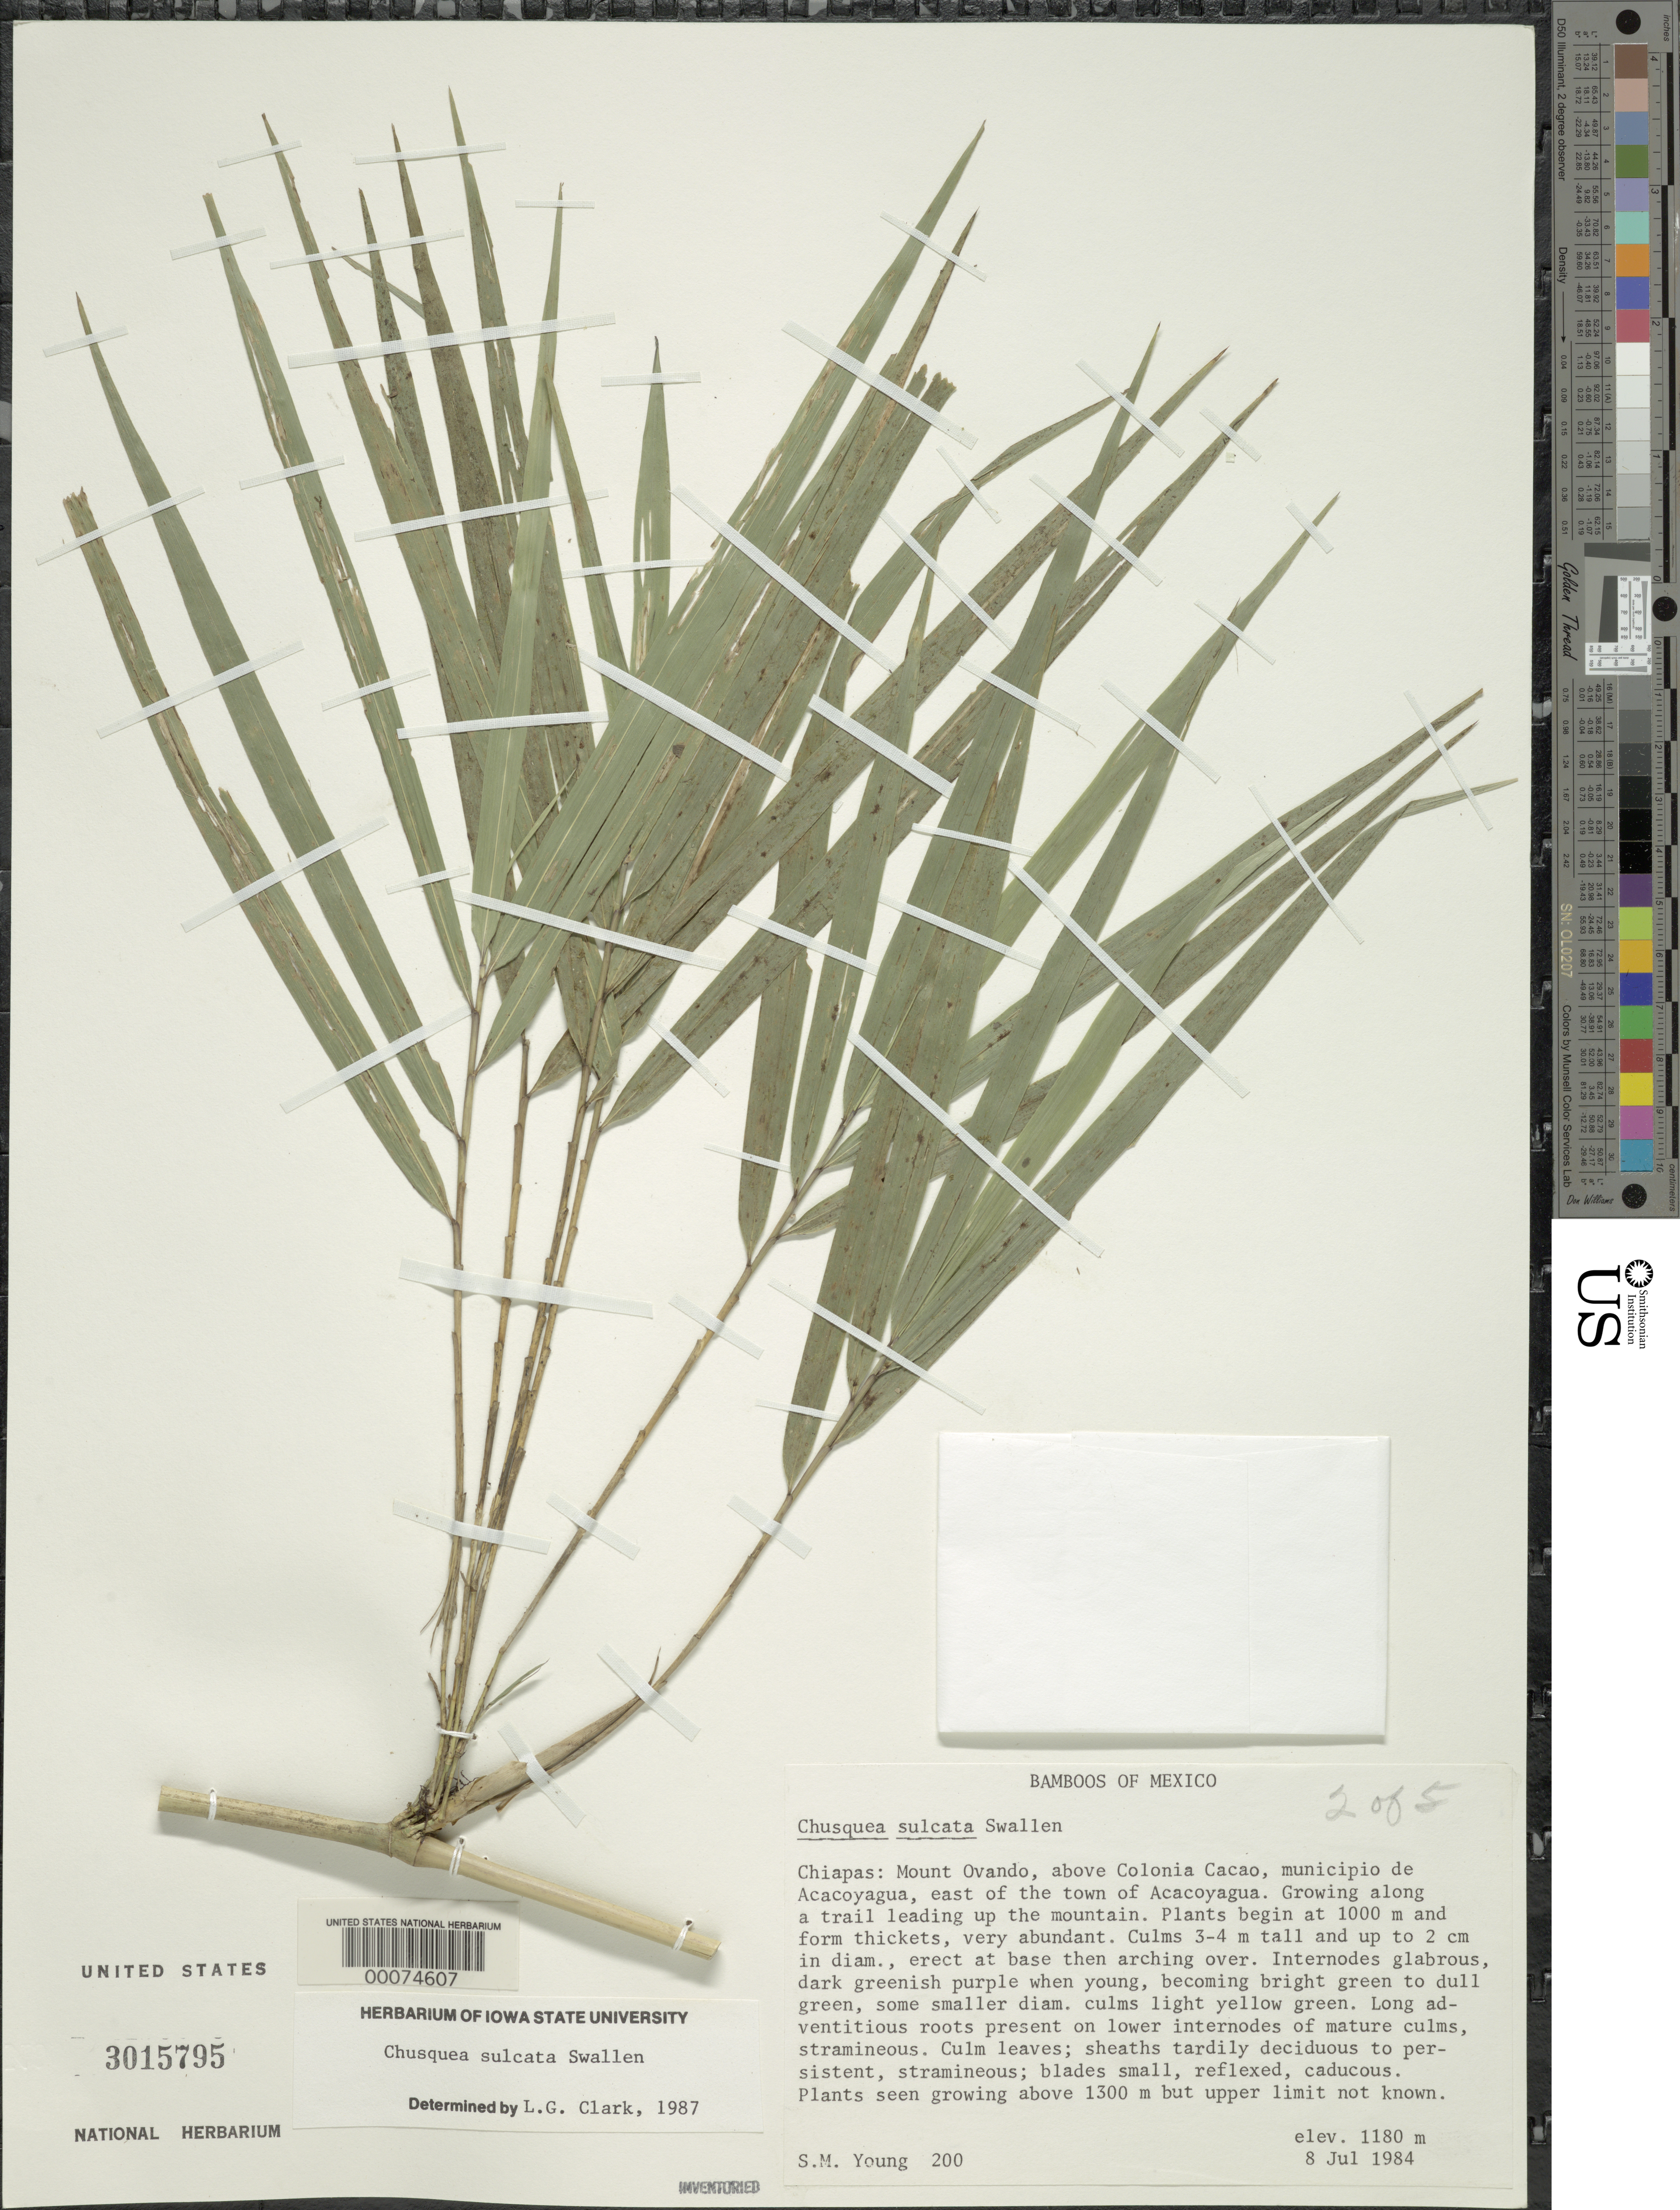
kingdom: Plantae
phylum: Tracheophyta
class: Liliopsida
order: Poales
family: Poaceae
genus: Chusquea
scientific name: Chusquea sulcata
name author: Swallen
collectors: S. Young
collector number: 200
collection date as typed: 08 Jul 1984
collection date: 1984-07-08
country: Mexico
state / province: Chiapas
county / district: Acacoyagua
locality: Mount Ovando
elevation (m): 1180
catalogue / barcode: US 3015795